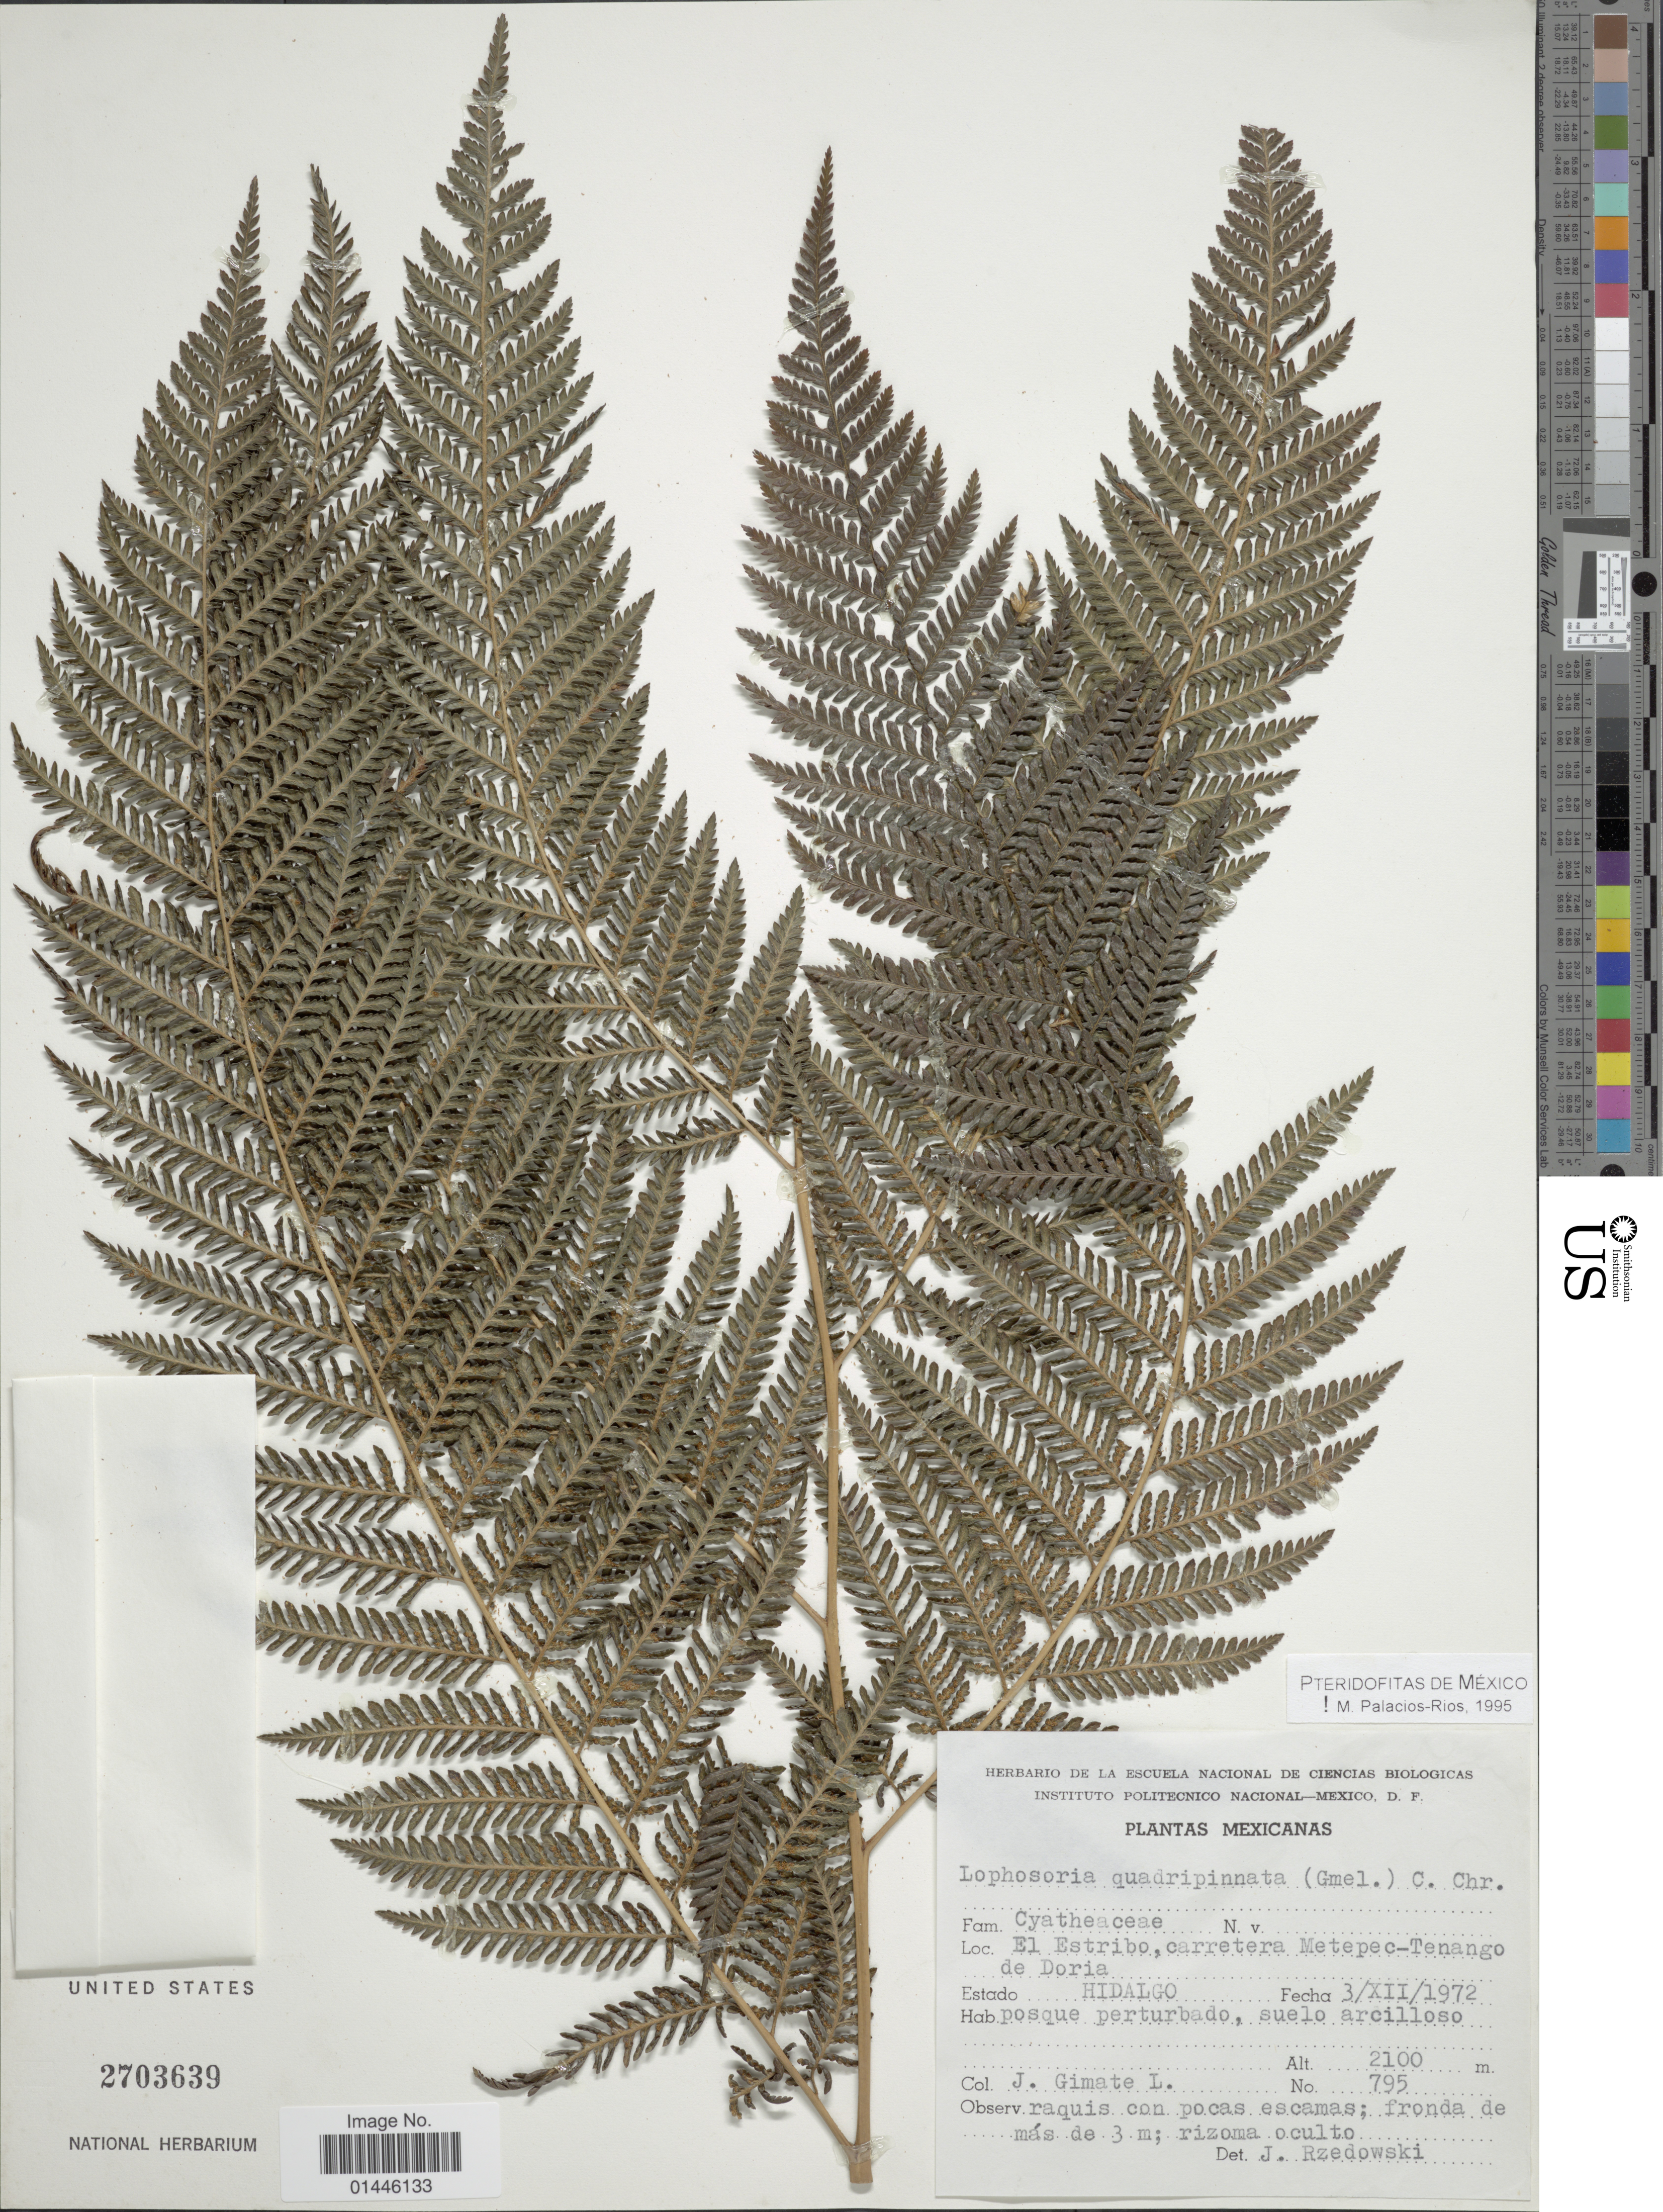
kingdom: Plantae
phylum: Tracheophyta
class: Polypodiopsida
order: Cyatheales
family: Dicksoniaceae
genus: Lophosoria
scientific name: Lophosoria quadripinnata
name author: (J.F. Gmel.) C. Chr.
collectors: J. Gimate L.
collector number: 795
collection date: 1972-12-03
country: Mexico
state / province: Hidalgo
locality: El Estribo, carretera Metepec-Tenango de Doria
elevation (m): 2100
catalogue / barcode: US 2703639